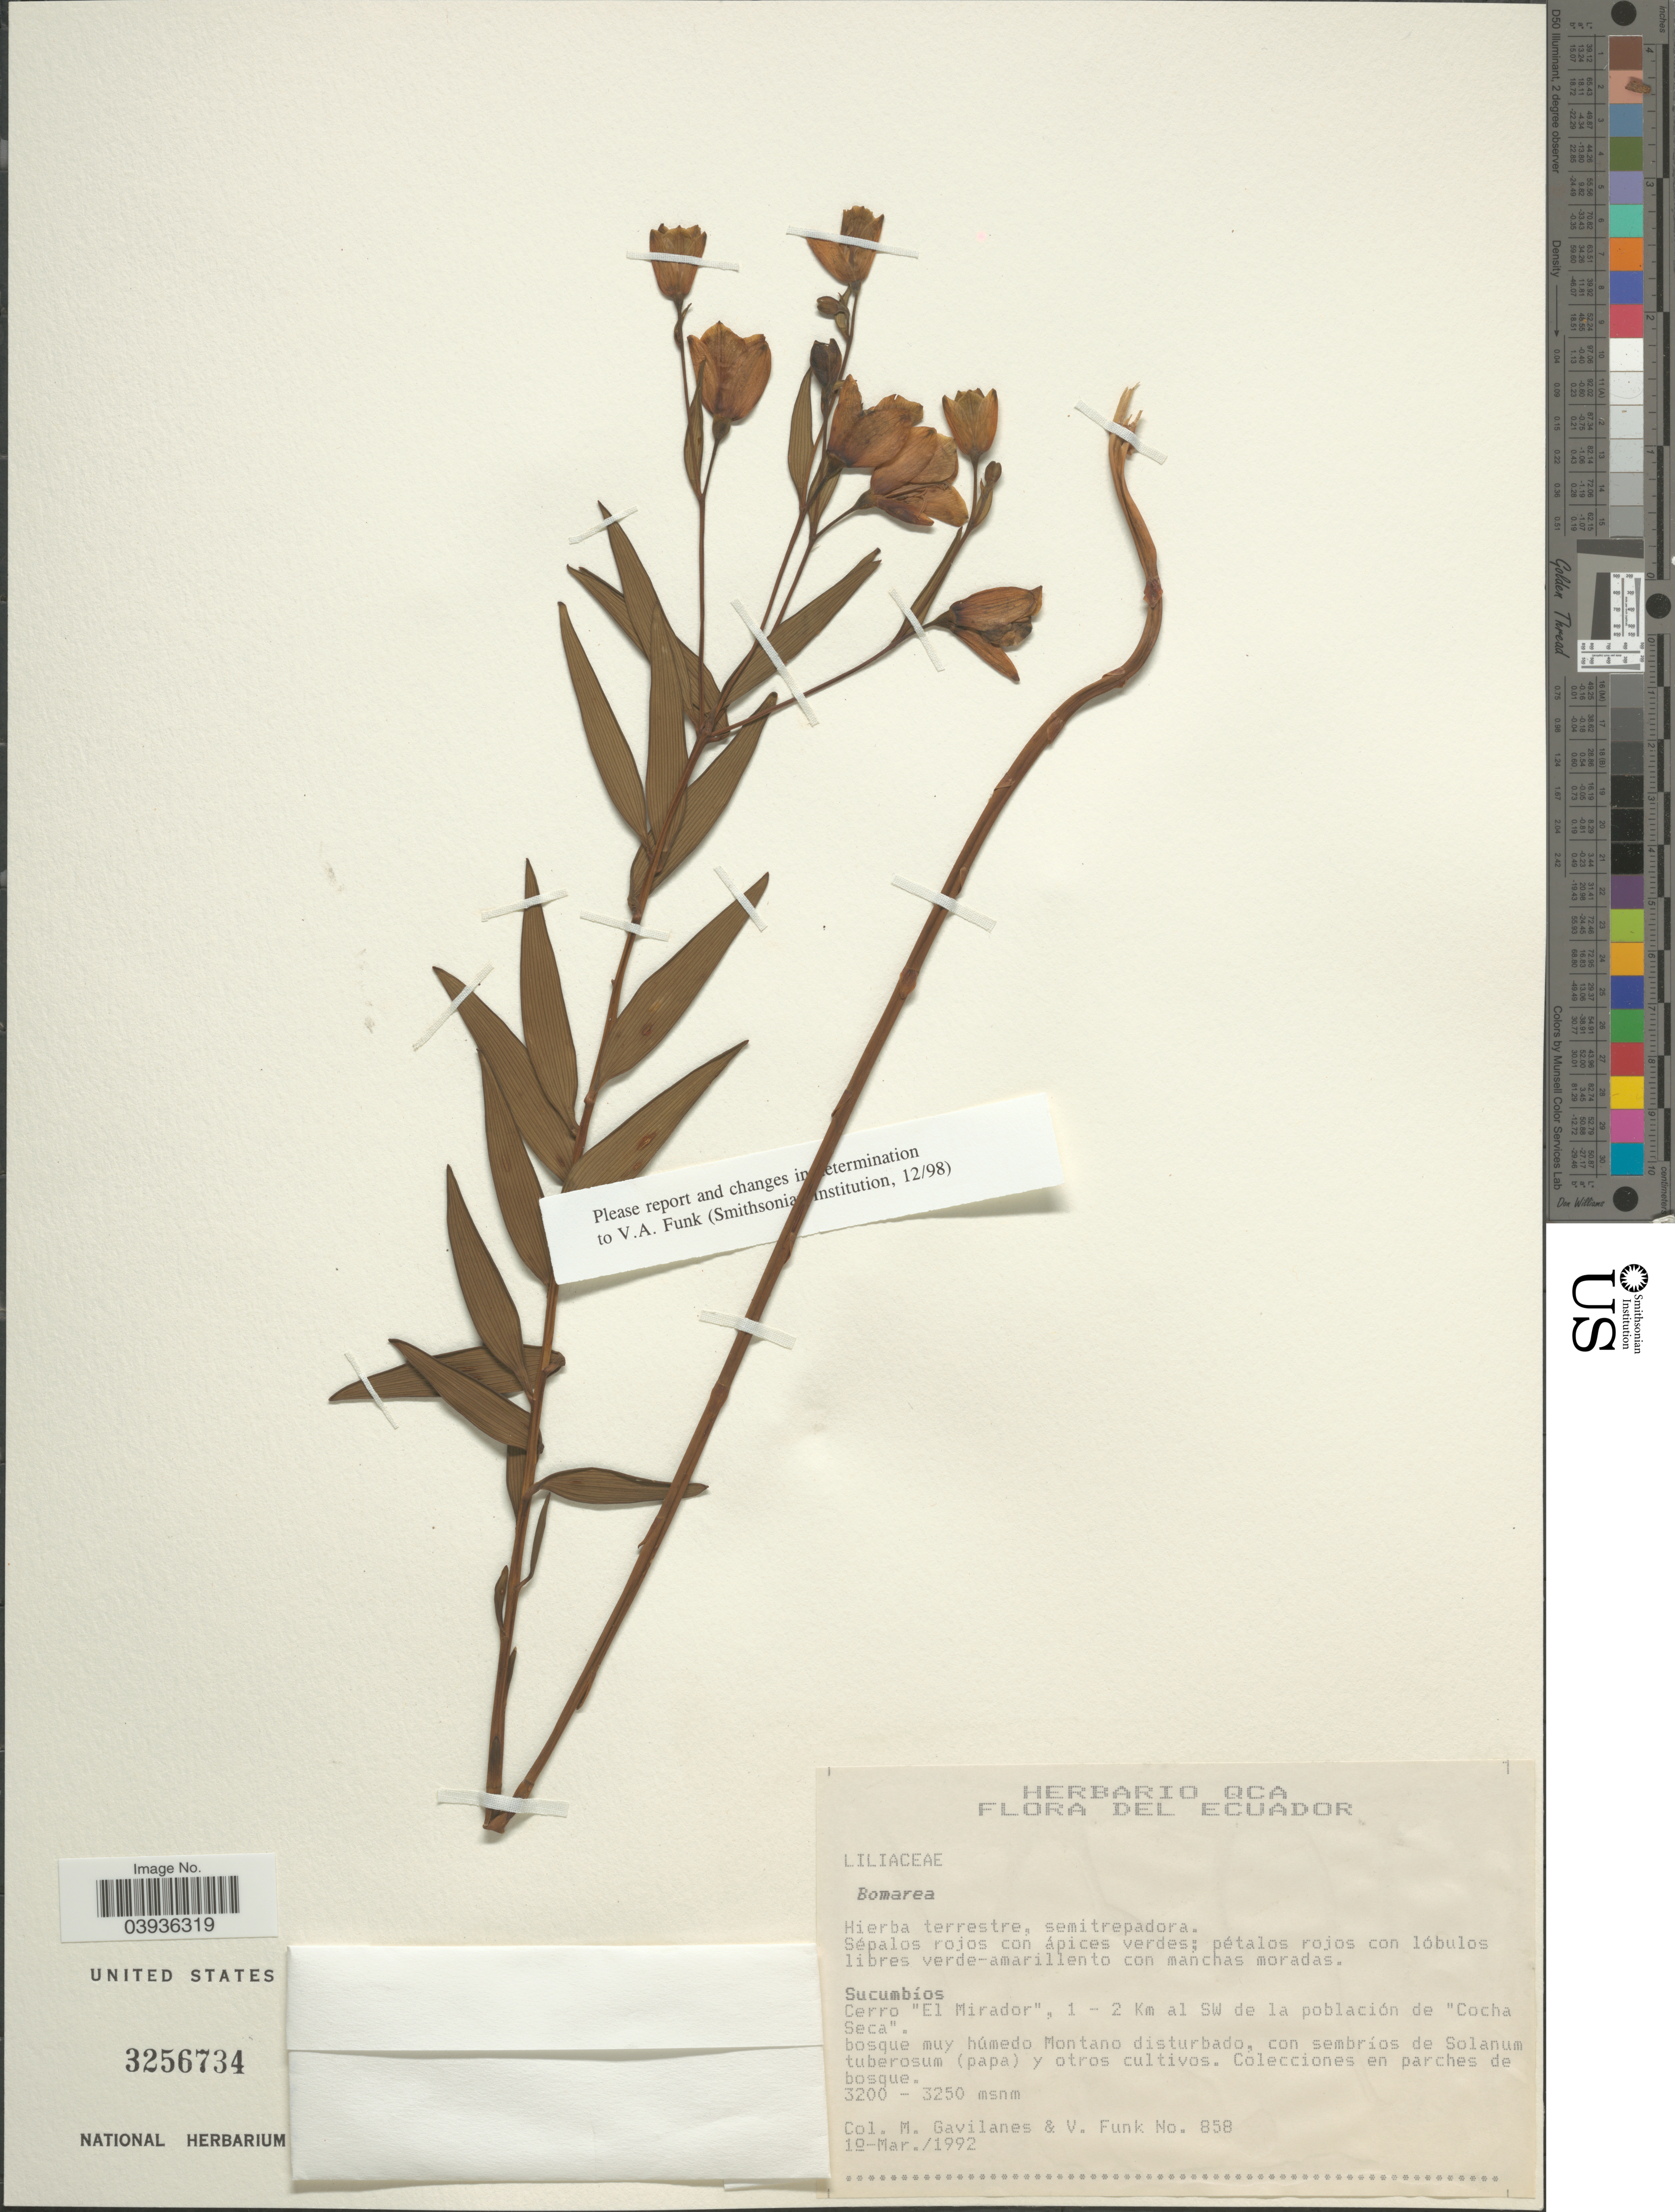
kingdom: Plantae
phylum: Tracheophyta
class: Liliopsida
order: Liliales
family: Alstroemeriaceae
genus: Bomarea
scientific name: Bomarea sp.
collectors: M. Gavilanes & V. Funk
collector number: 858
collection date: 1992-03-10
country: Ecuador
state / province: Sucumbíos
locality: Cerro 'El Mirador', 1 - 2 Km al SW de la población de 'Cocha Seca'.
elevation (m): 3200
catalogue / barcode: US 3256734